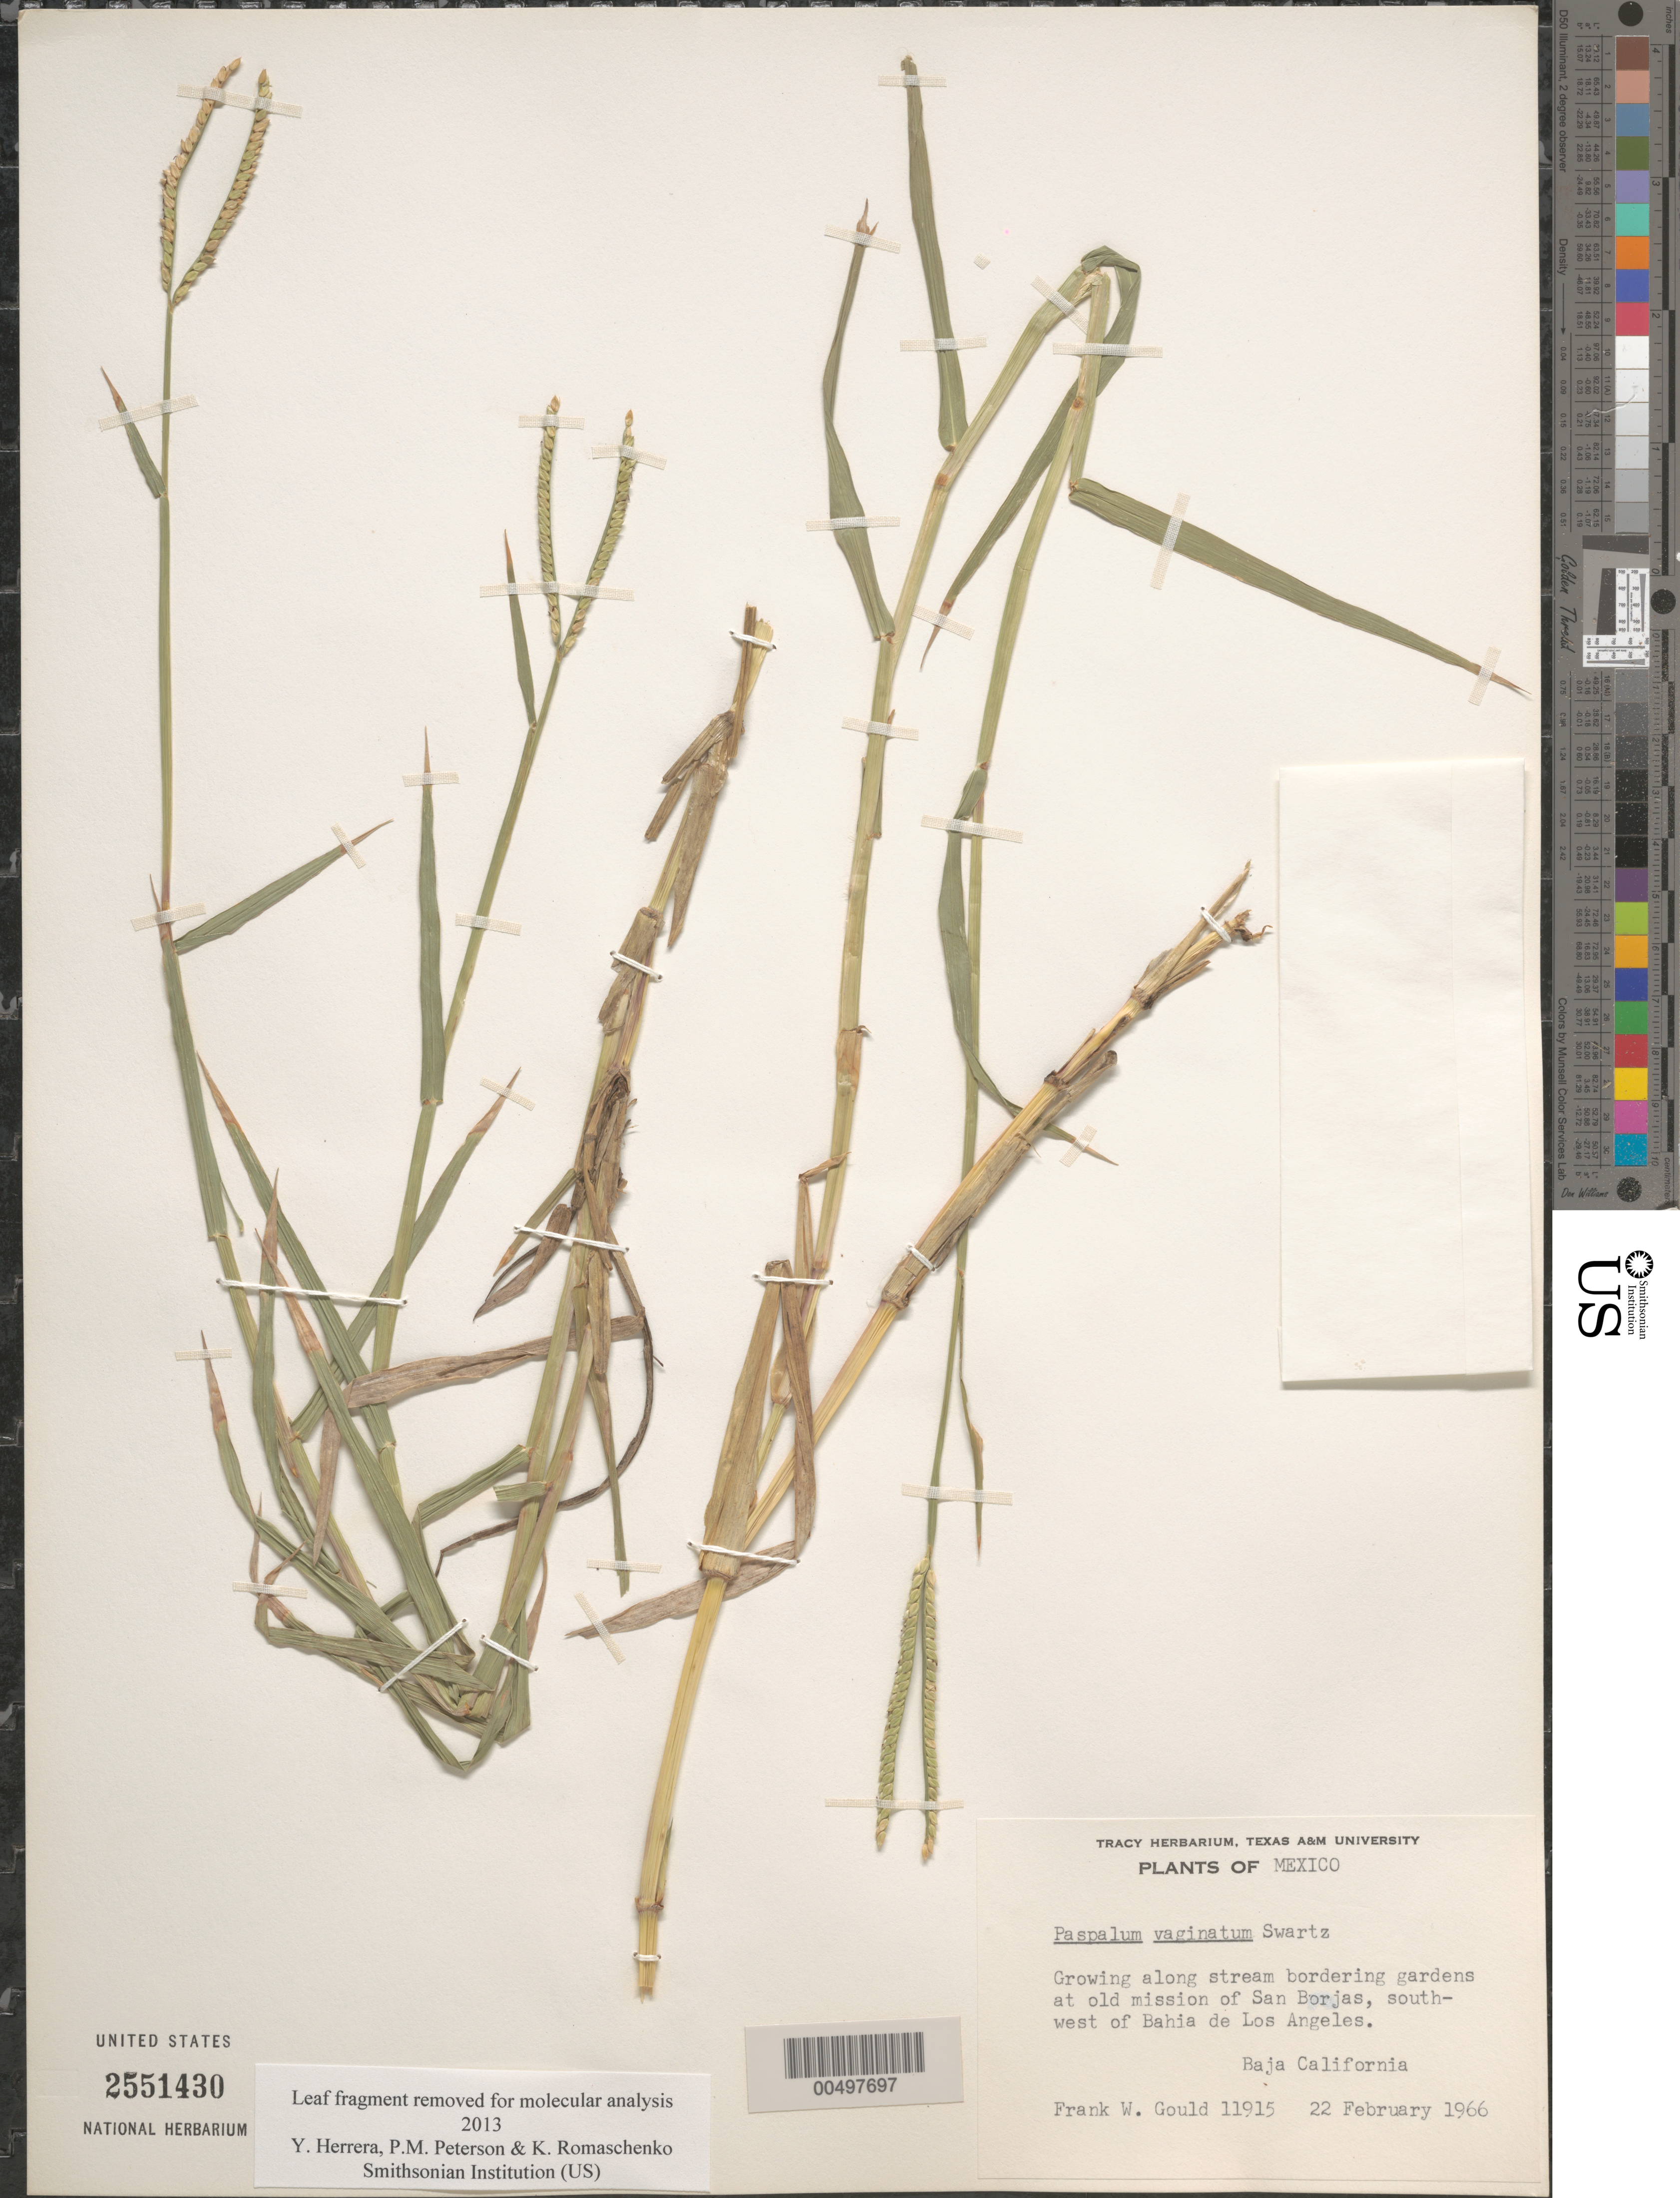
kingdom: Plantae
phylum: Tracheophyta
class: Liliopsida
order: Poales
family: Poaceae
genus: Paspalum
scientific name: Paspalum distichum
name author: L.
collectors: F. W. Gould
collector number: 11915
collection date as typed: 22 Feb 1966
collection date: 1966-02-22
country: Mexico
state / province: Baja California Norte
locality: At old mission of San Borjas, SW of Bahia de Los Angeles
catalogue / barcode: US 2551430